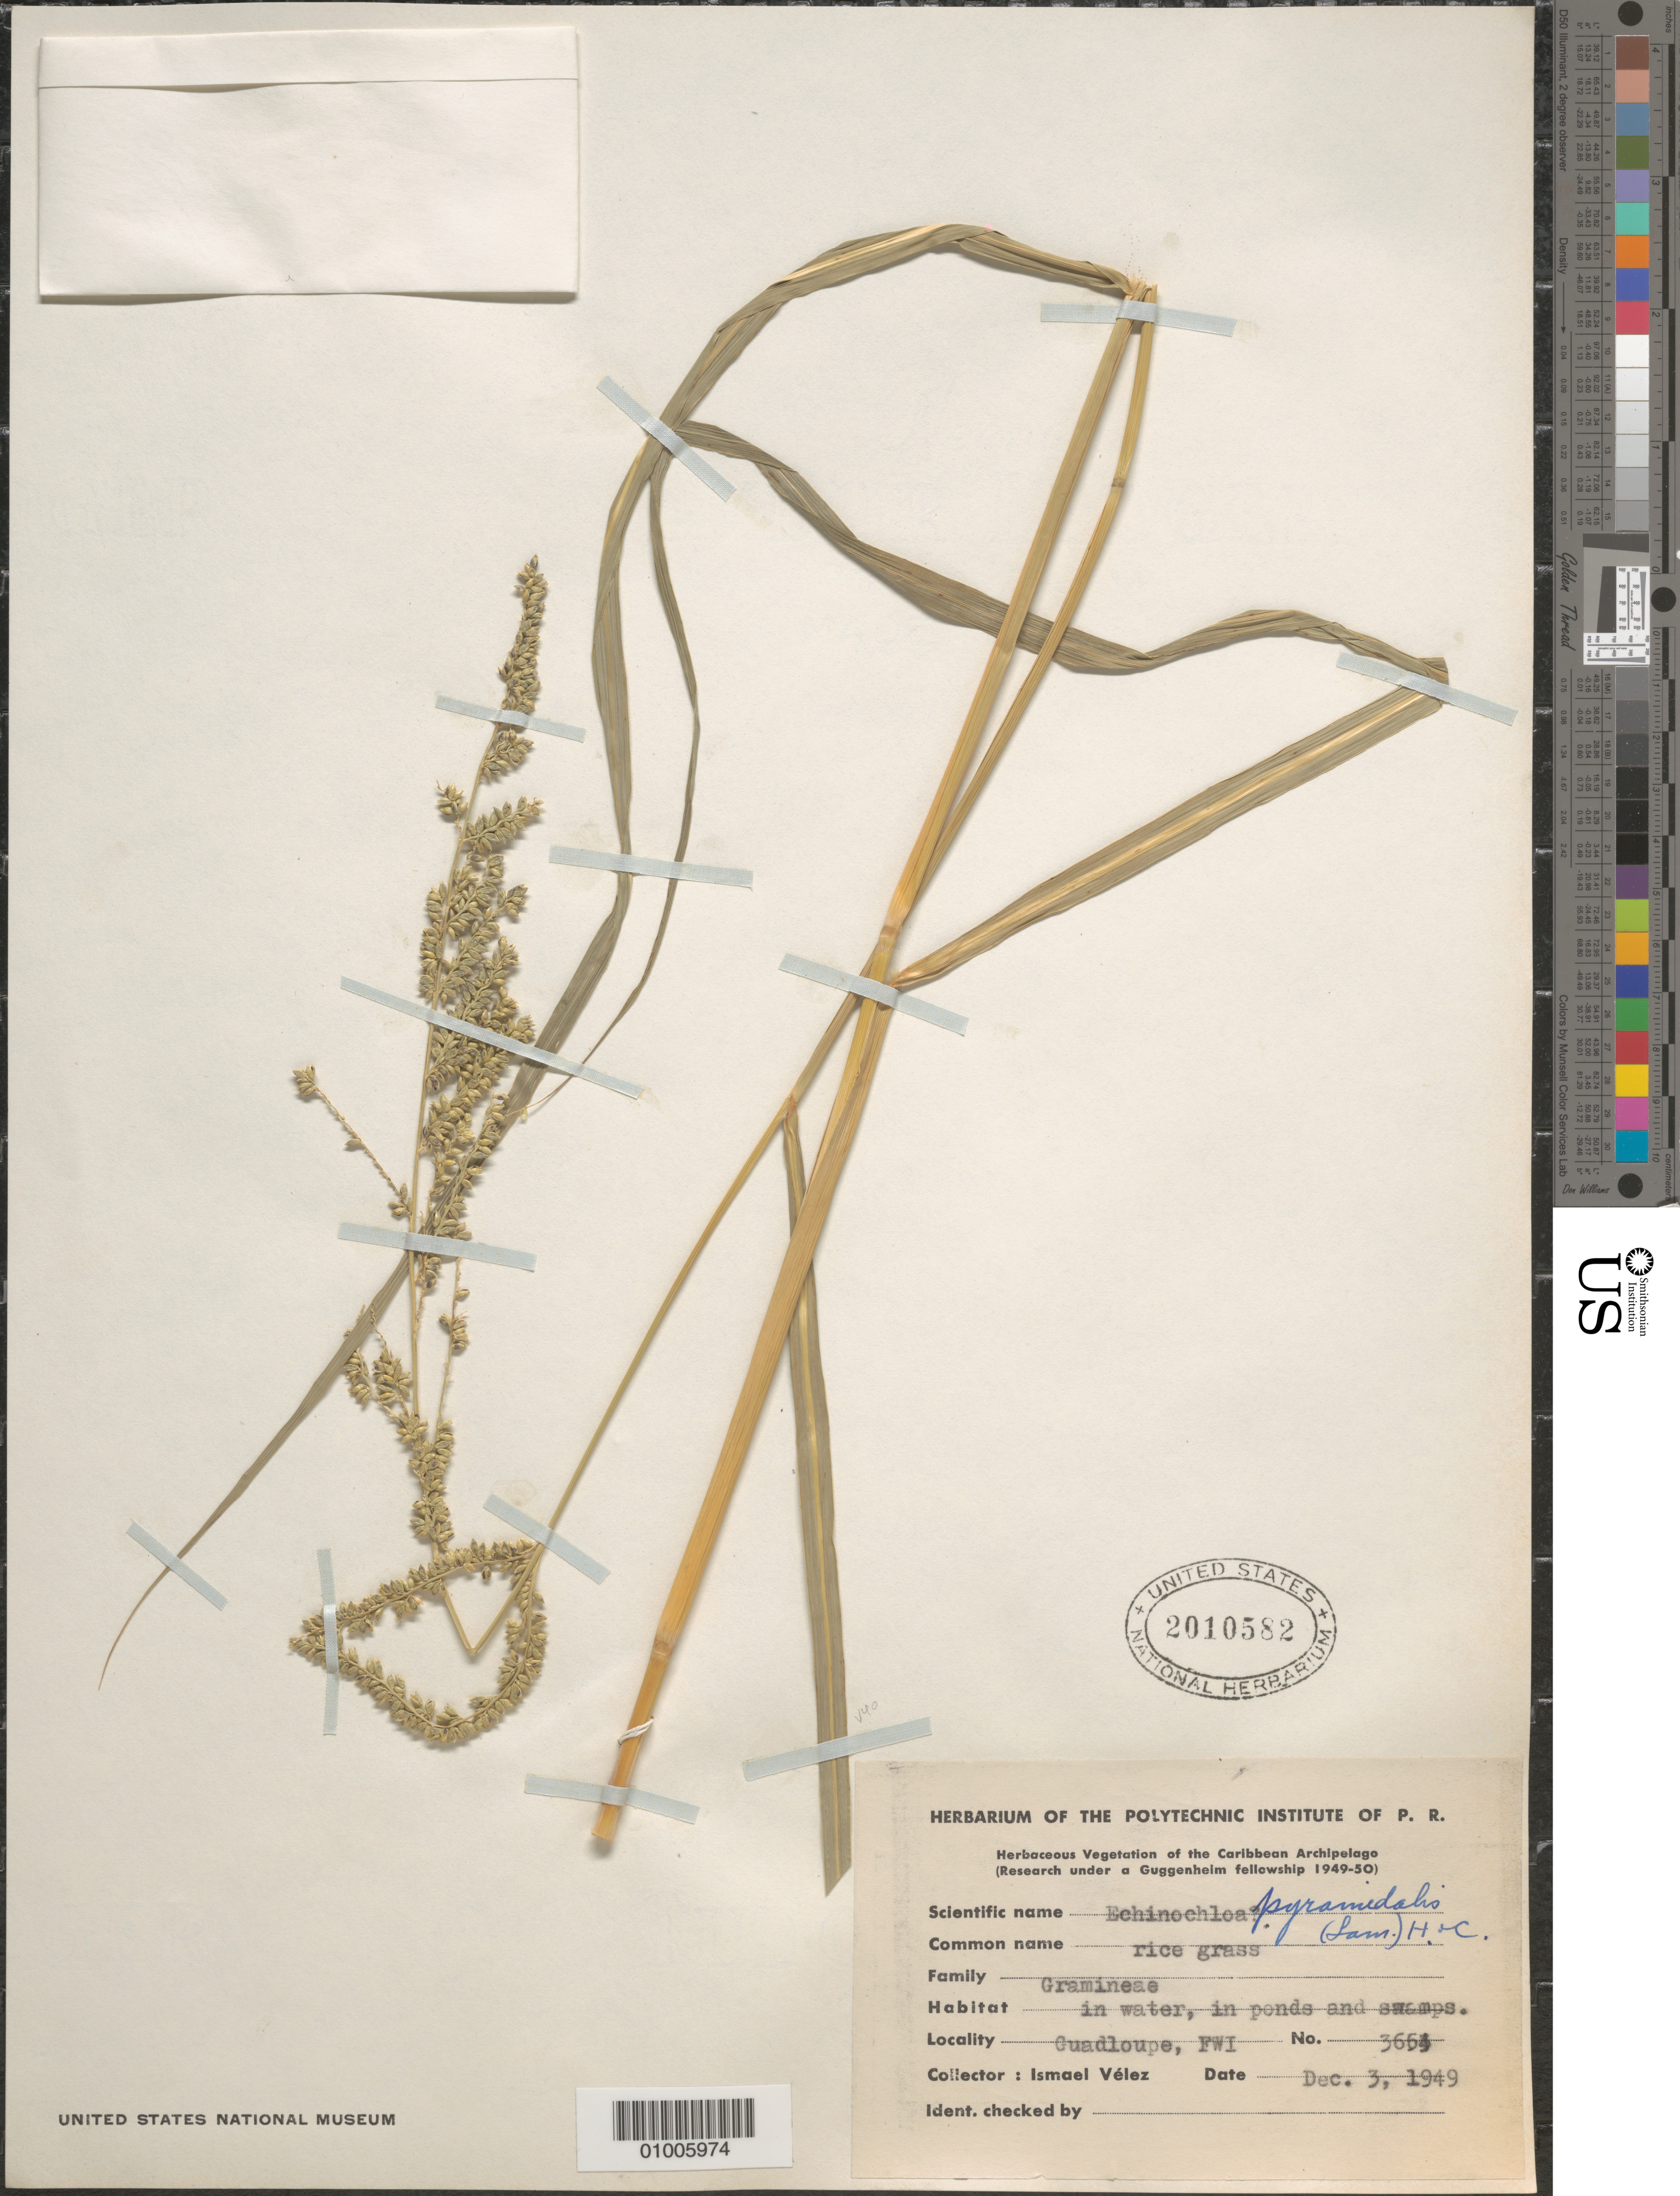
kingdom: Plantae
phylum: Tracheophyta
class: Liliopsida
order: Poales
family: Poaceae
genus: Echinochloa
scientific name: Echinochloa pyramidalis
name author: (Lam.) Hitchc. & Chase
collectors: I. Velez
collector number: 3664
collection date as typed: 03 Dec 1949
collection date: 1949-12-03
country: Guadeloupe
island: Basse Terre [Guadeloupe]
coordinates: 0 N, 0 E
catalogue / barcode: US 2010582